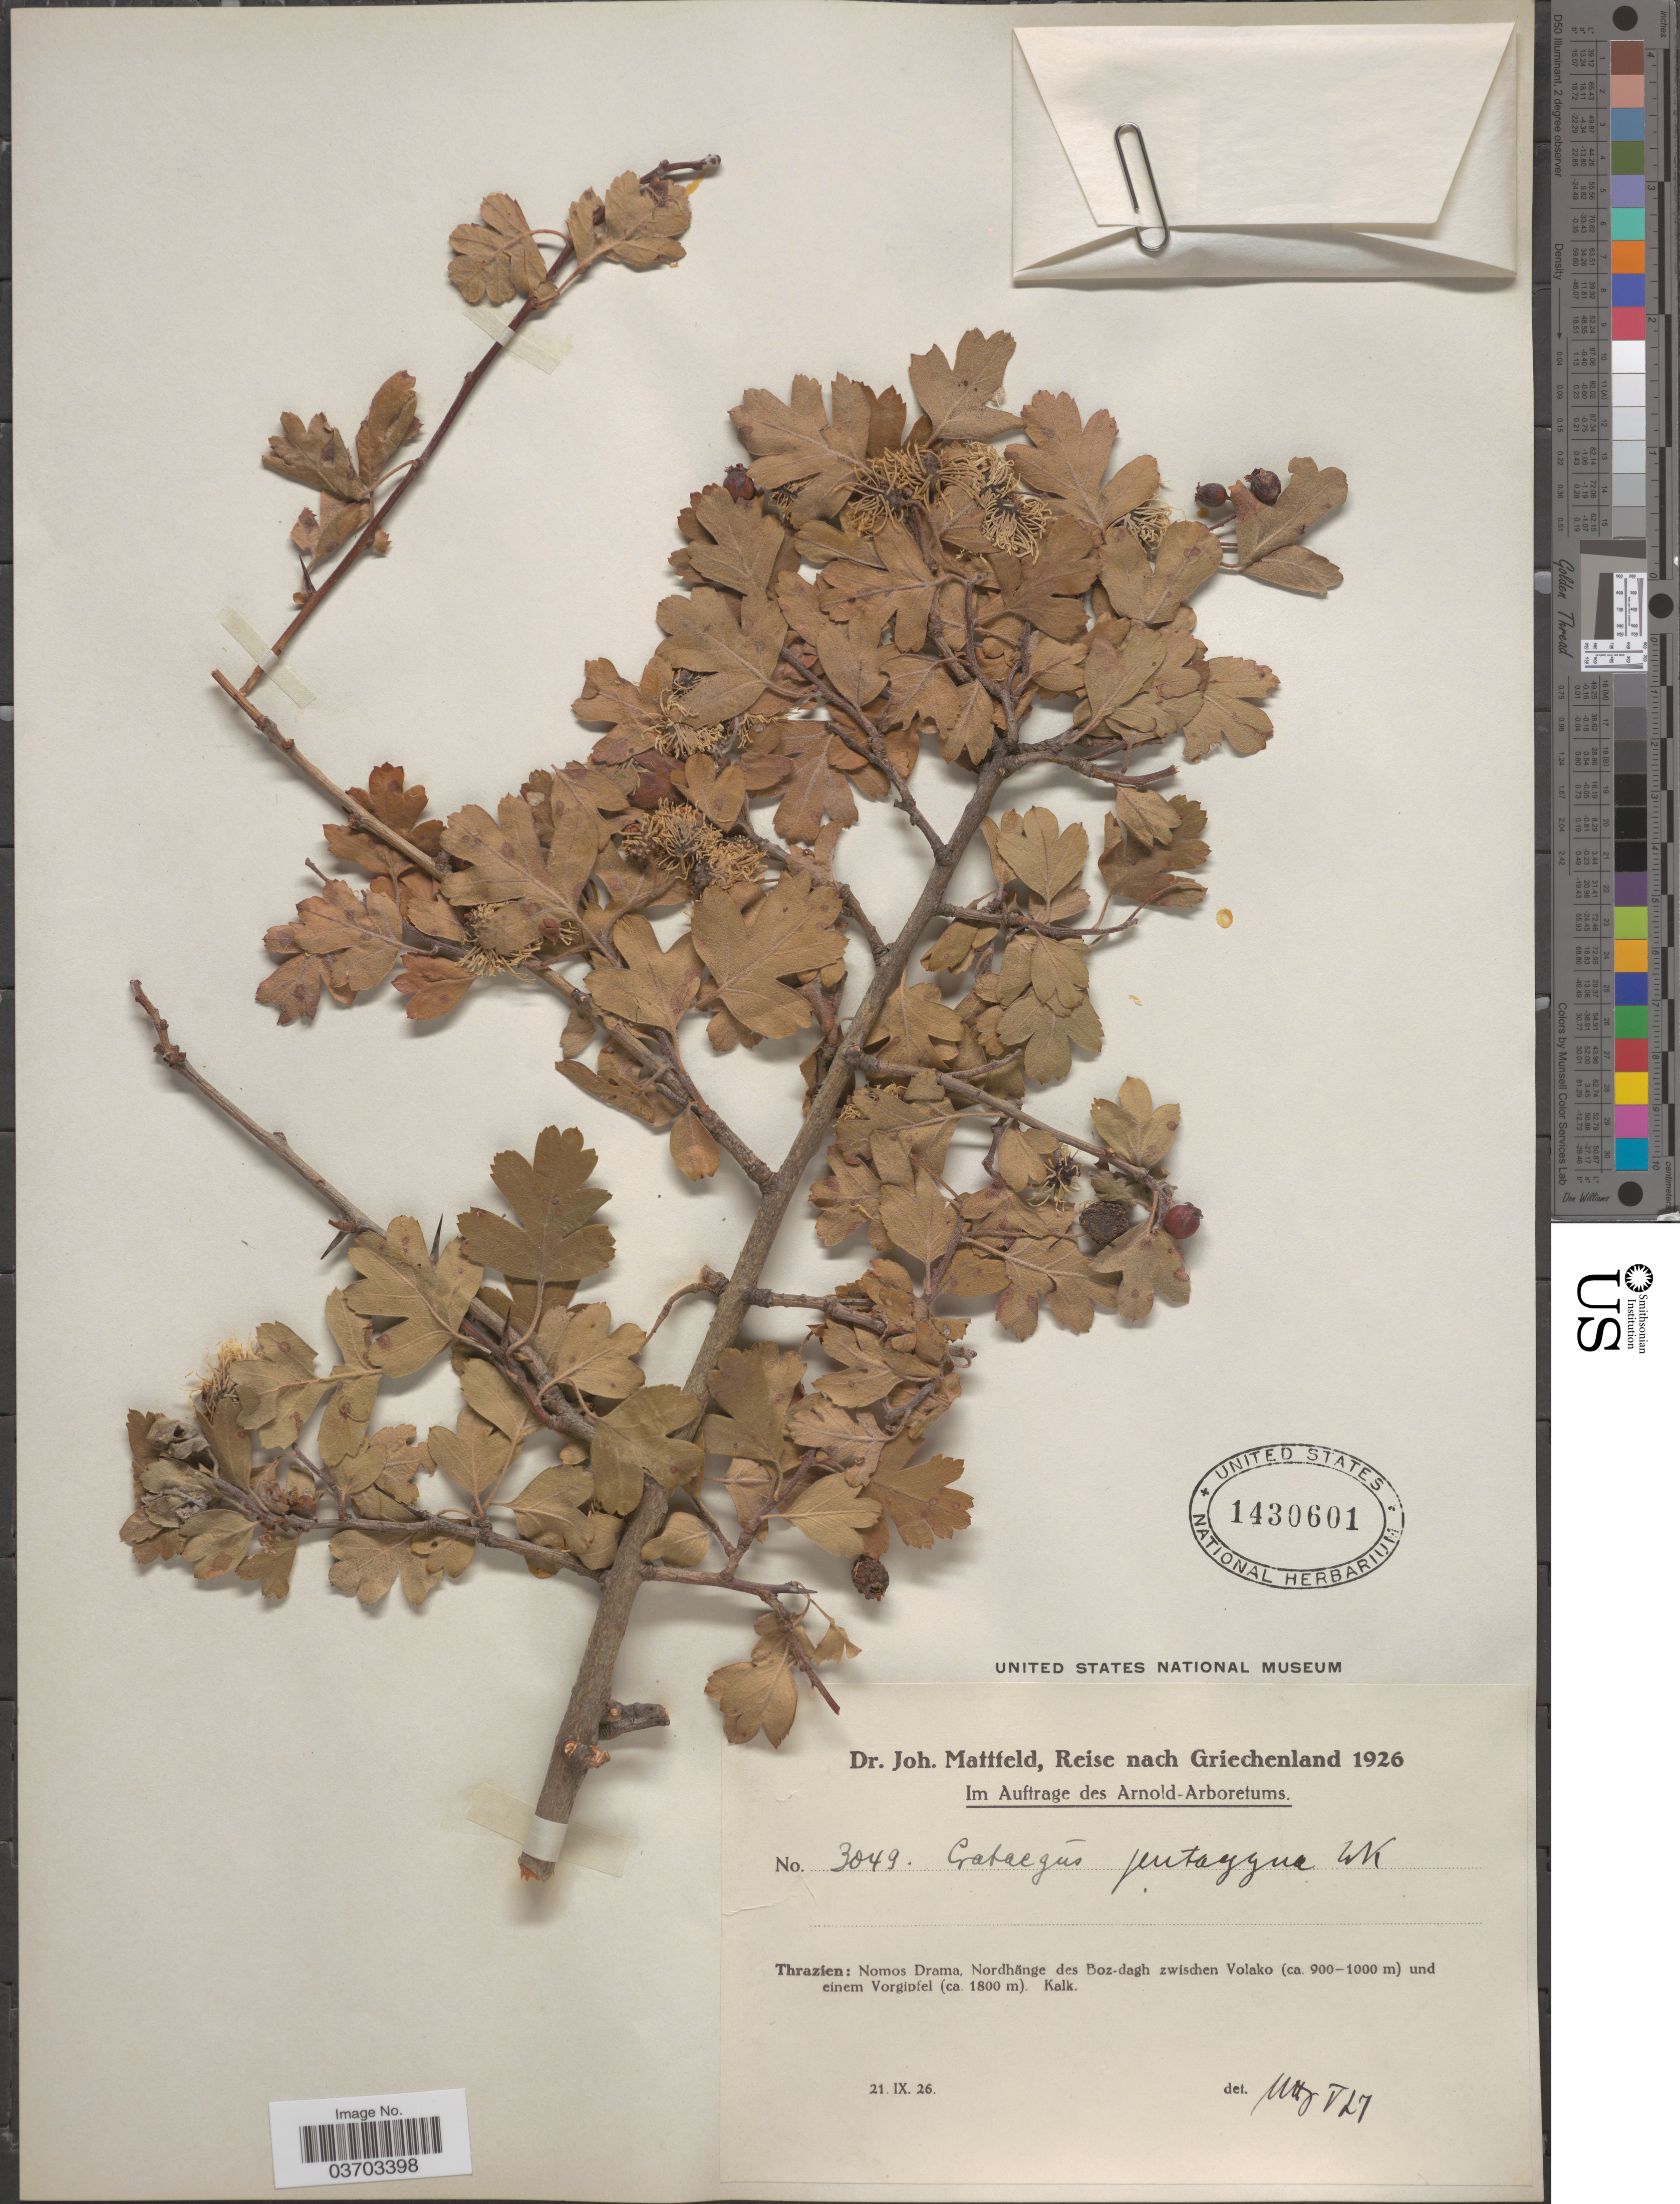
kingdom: Plantae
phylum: Tracheophyta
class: Magnoliopsida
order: Rosales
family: Rosaceae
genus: Crataegus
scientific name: Crataegus pentagyna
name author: (Willd. ex) Waldst. & Kit.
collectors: J. Mattfeld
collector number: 3049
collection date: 1926-09-21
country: Greece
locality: Griechenland. Thrazien: Nomos Drama, Nordhänge des Boz-dagh zwischen Volako und einem Vorgipfel.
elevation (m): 900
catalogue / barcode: US 1430601